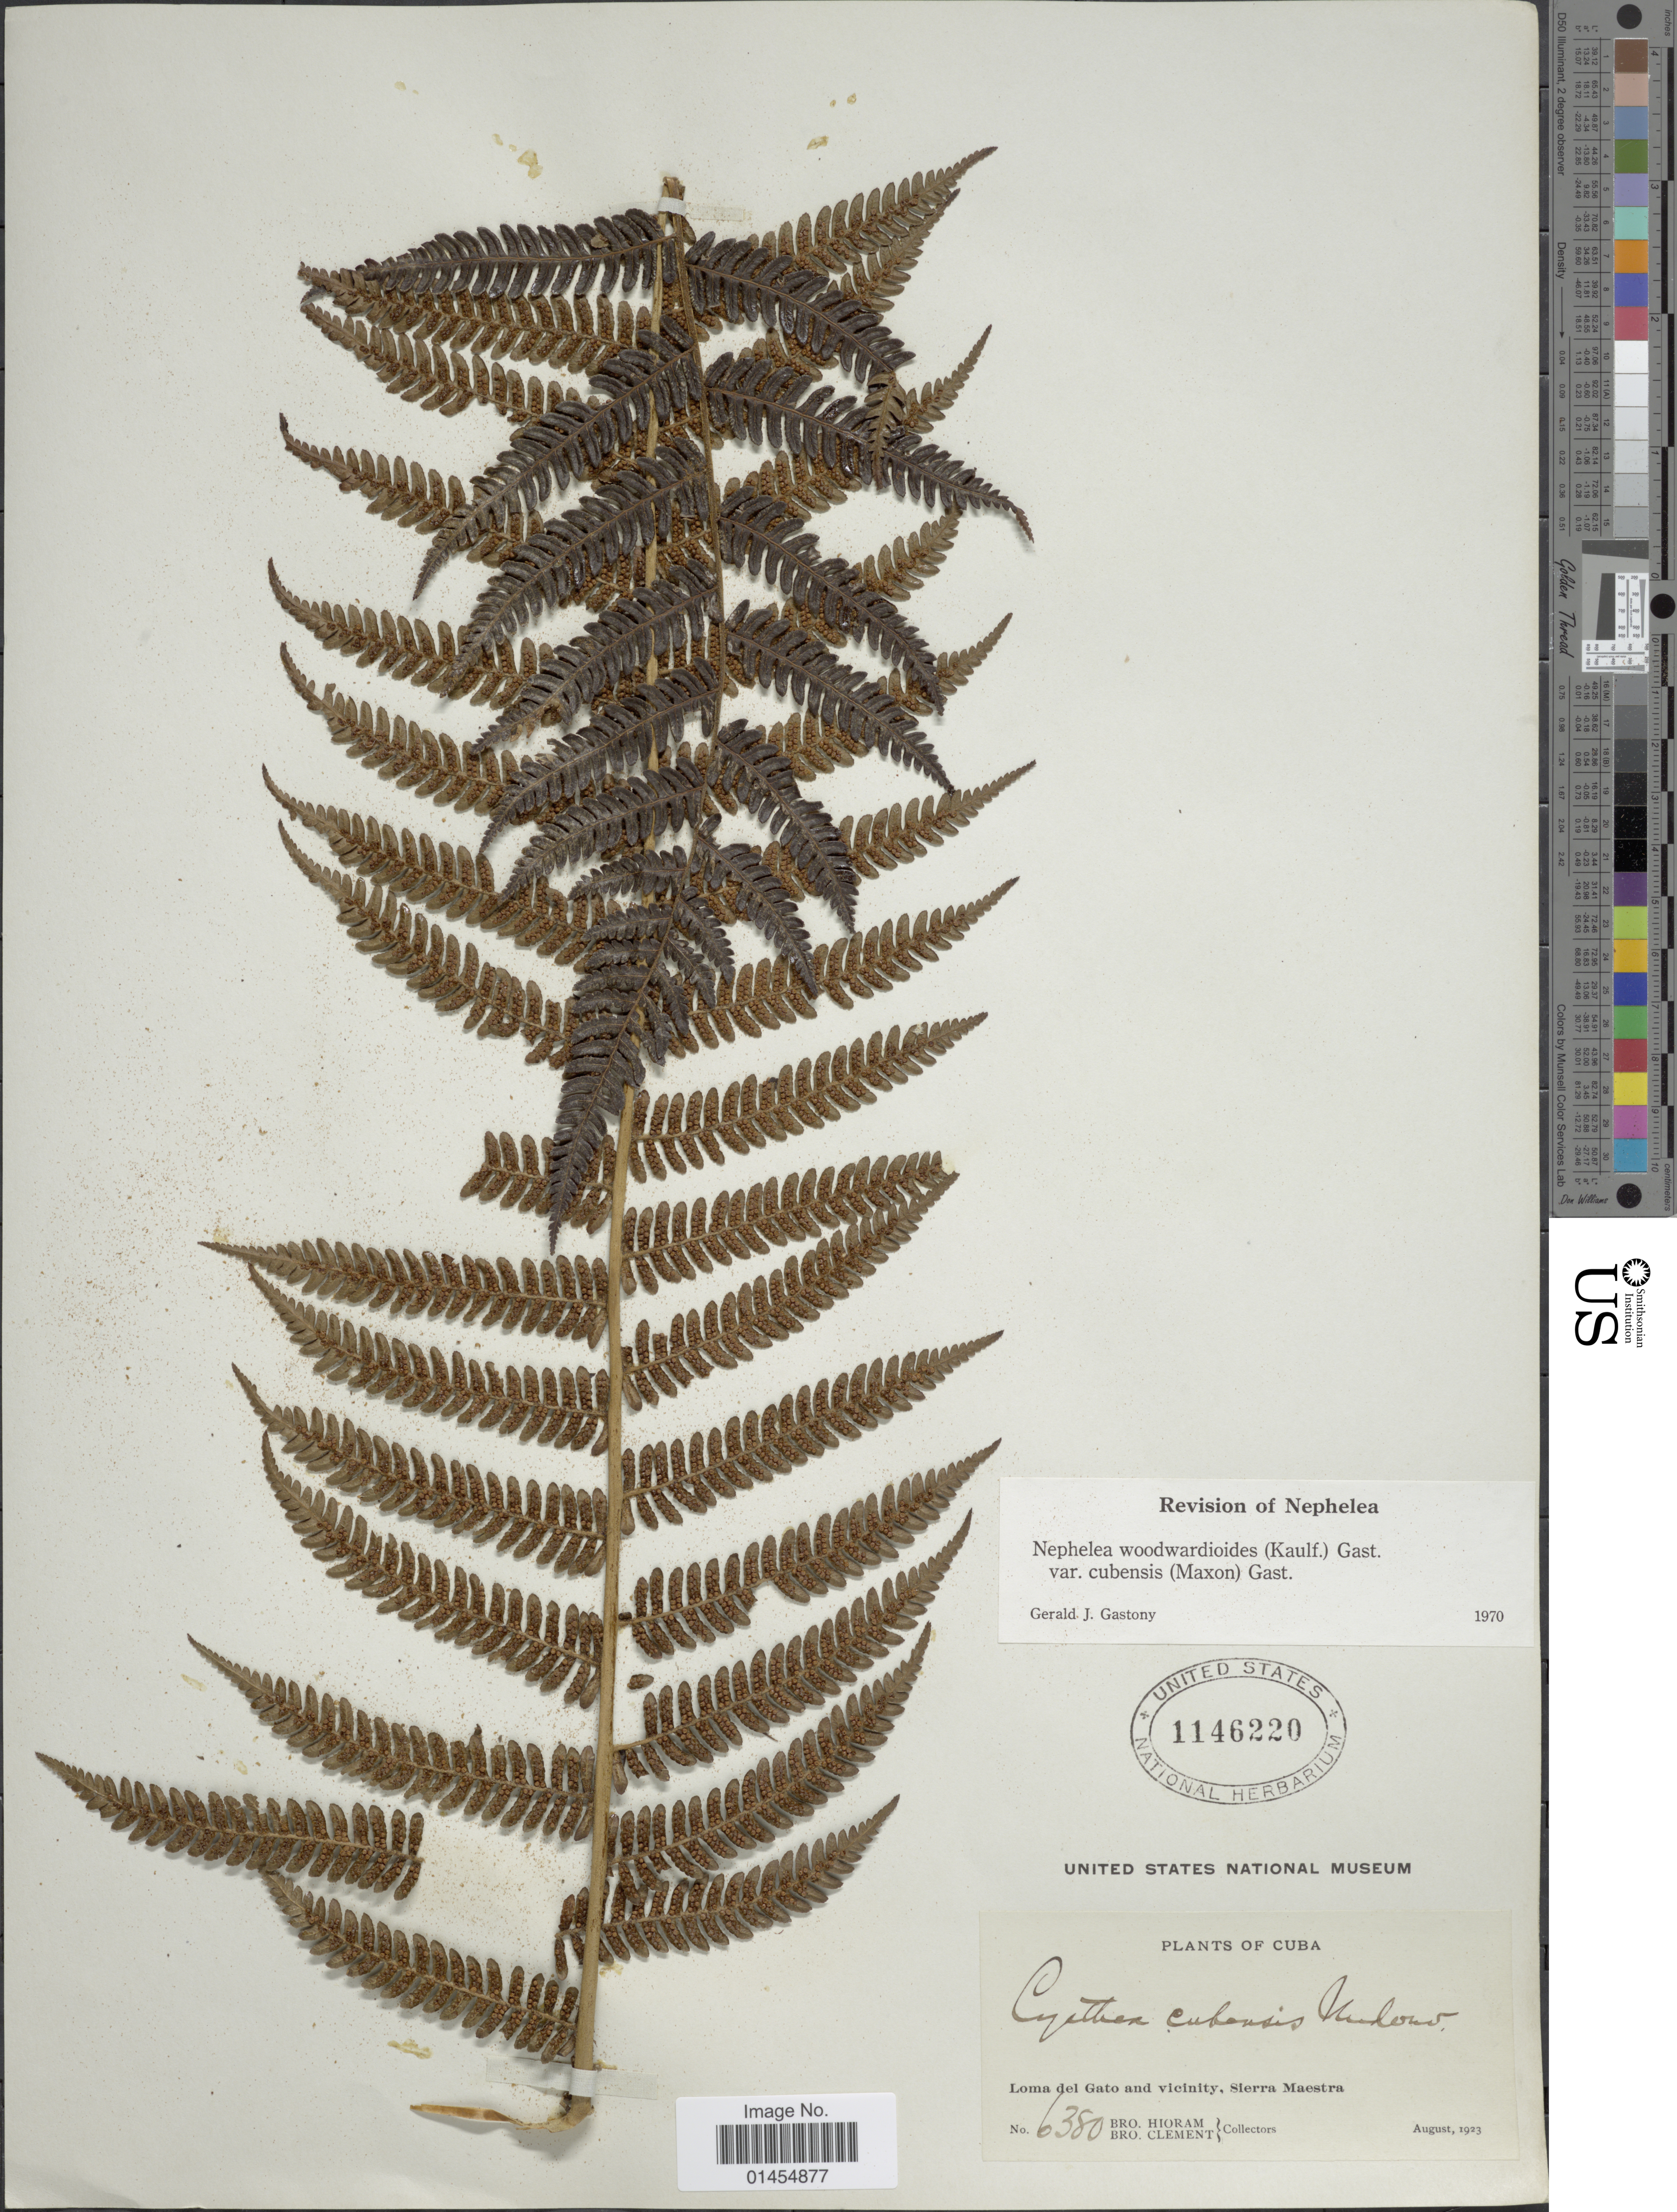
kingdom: Plantae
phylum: Tracheophyta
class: Polypodiopsida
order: Cyatheales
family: Cyatheaceae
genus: Alsophila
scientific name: Alsophila woodwardioides var. cubensis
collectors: Bro. Hioram & B. Clement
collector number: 6380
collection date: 1923-08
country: Cuba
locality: Loma del Gato and vicinity, Sierra Maestra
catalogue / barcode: US 1146220